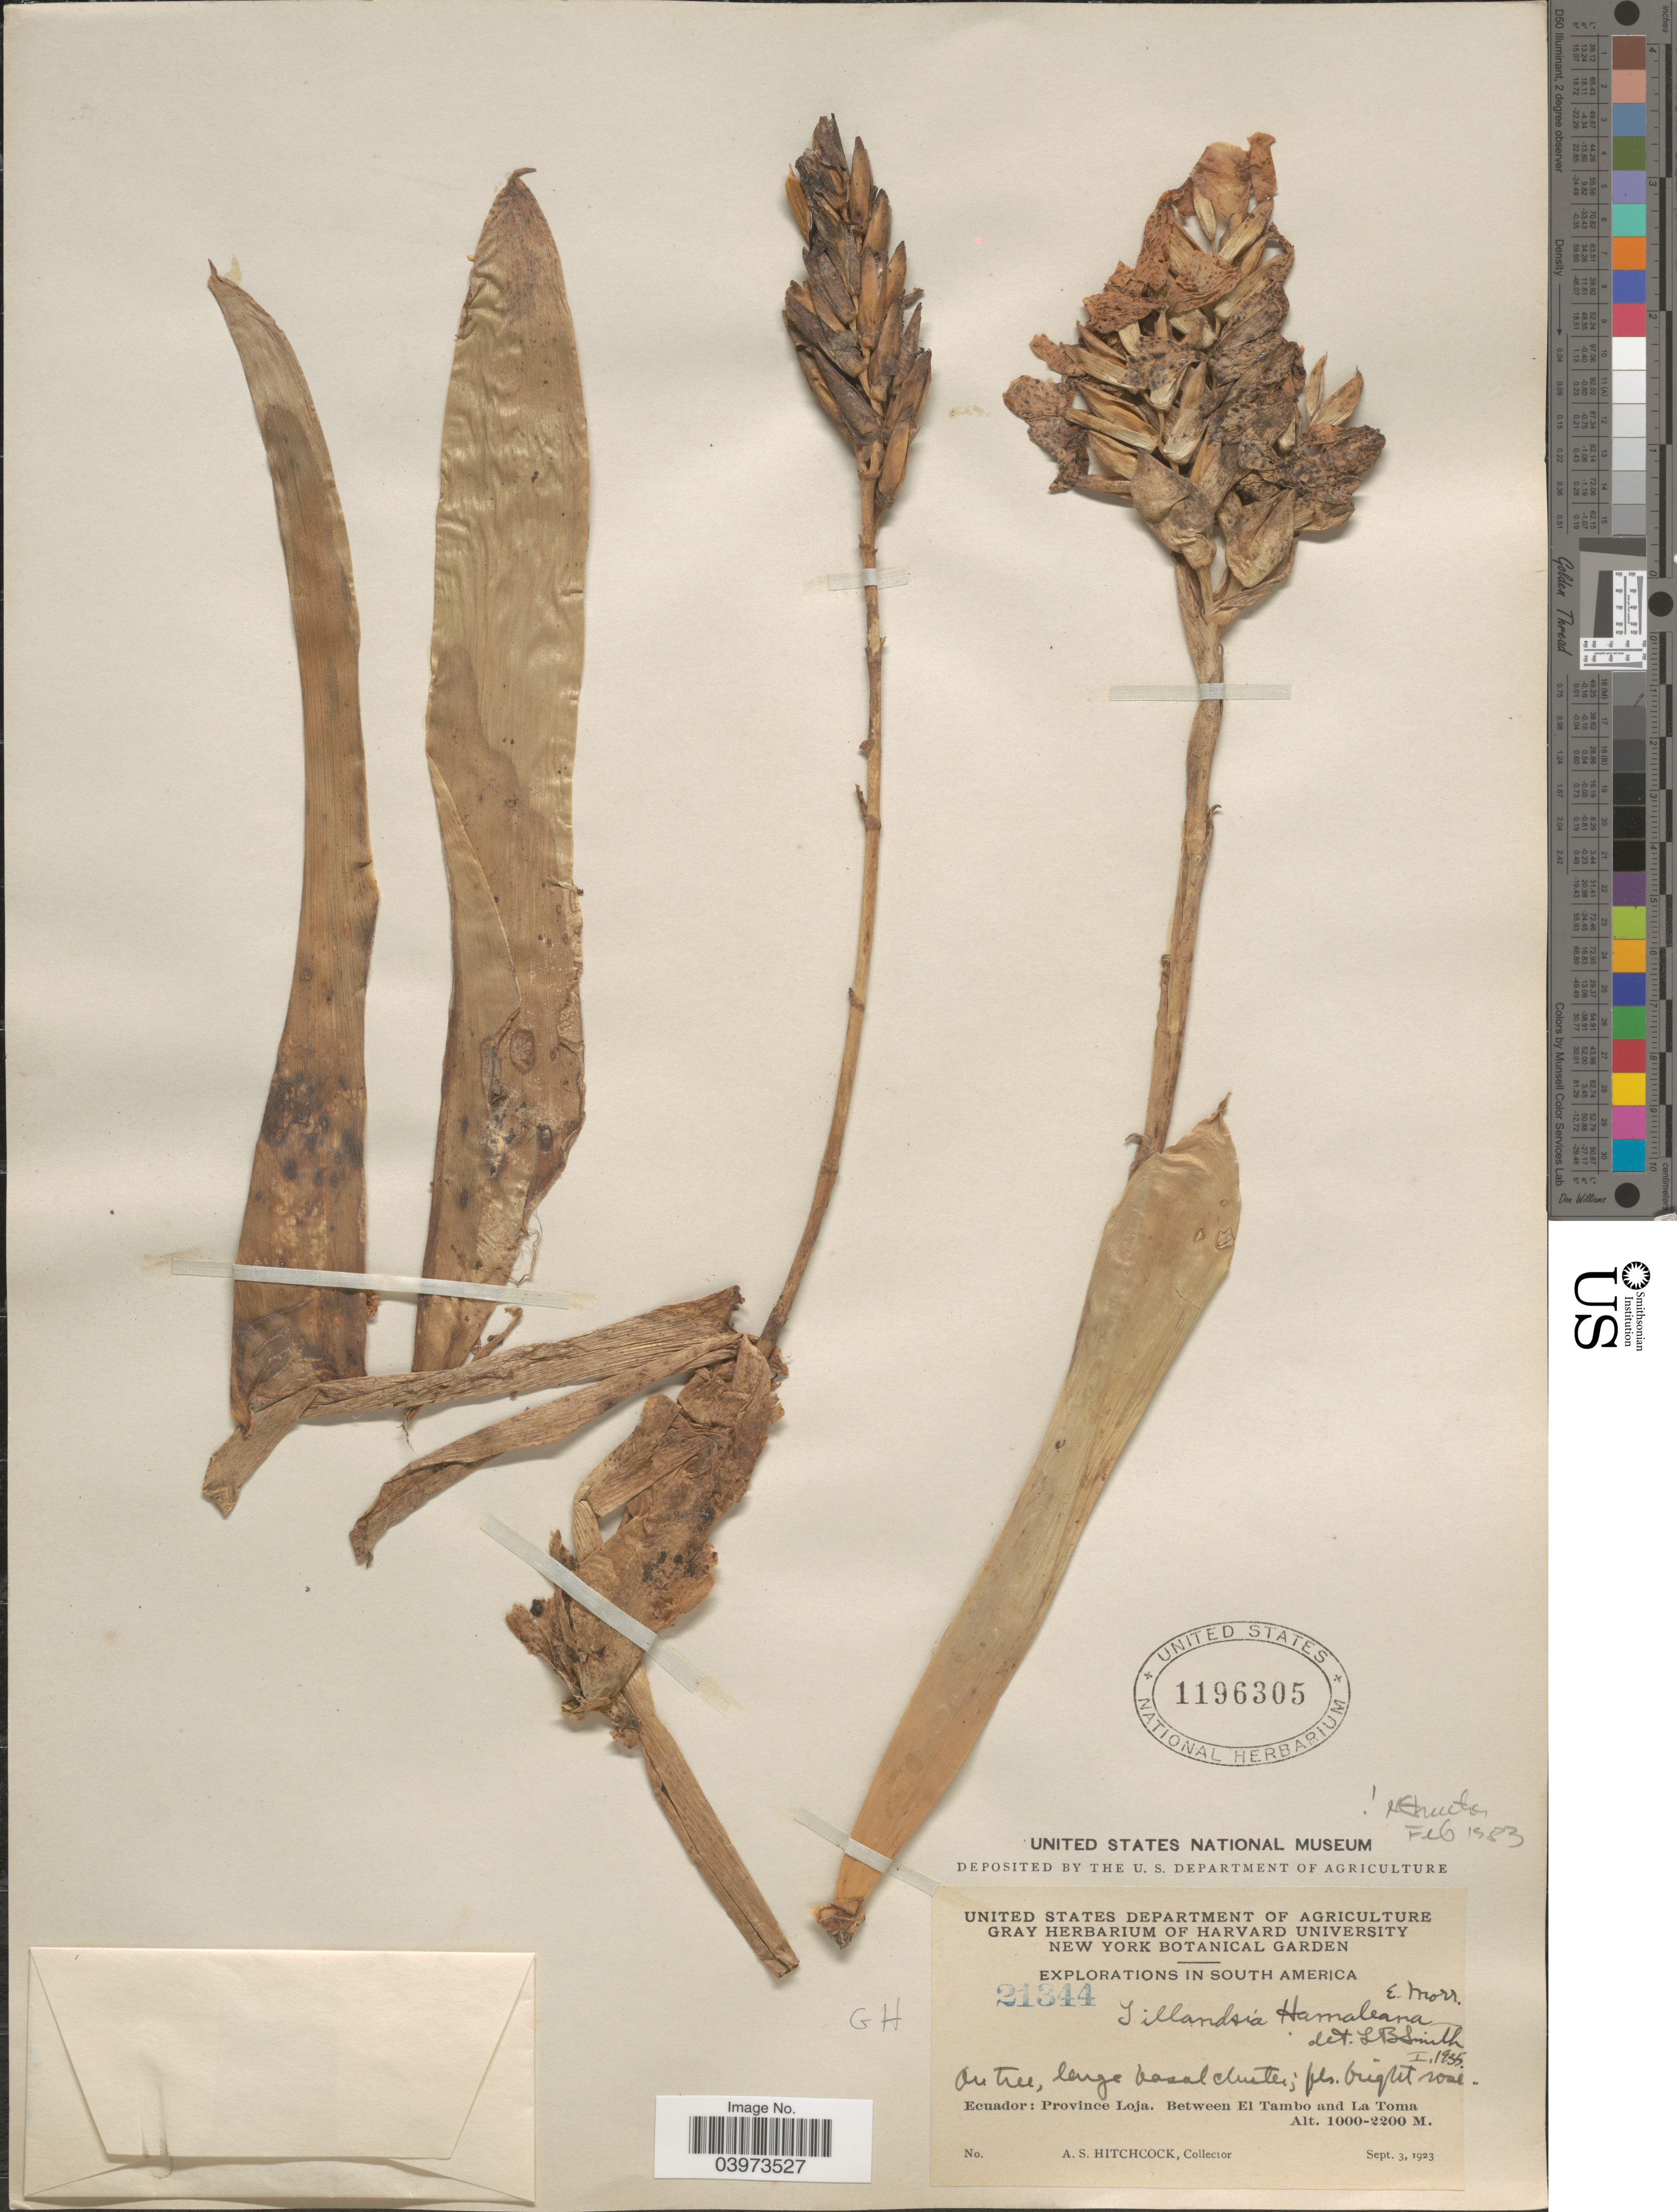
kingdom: Plantae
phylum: Tracheophyta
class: Liliopsida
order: Poales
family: Bromeliaceae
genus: Tillandsia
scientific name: Tillandsia hamaleana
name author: É. Morren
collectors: A. S. Hitchcock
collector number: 21344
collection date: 1923-09-03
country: Ecuador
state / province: Loja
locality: Explorations In South America. Between El Tambo and La Toma.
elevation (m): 1000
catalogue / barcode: US 1196305